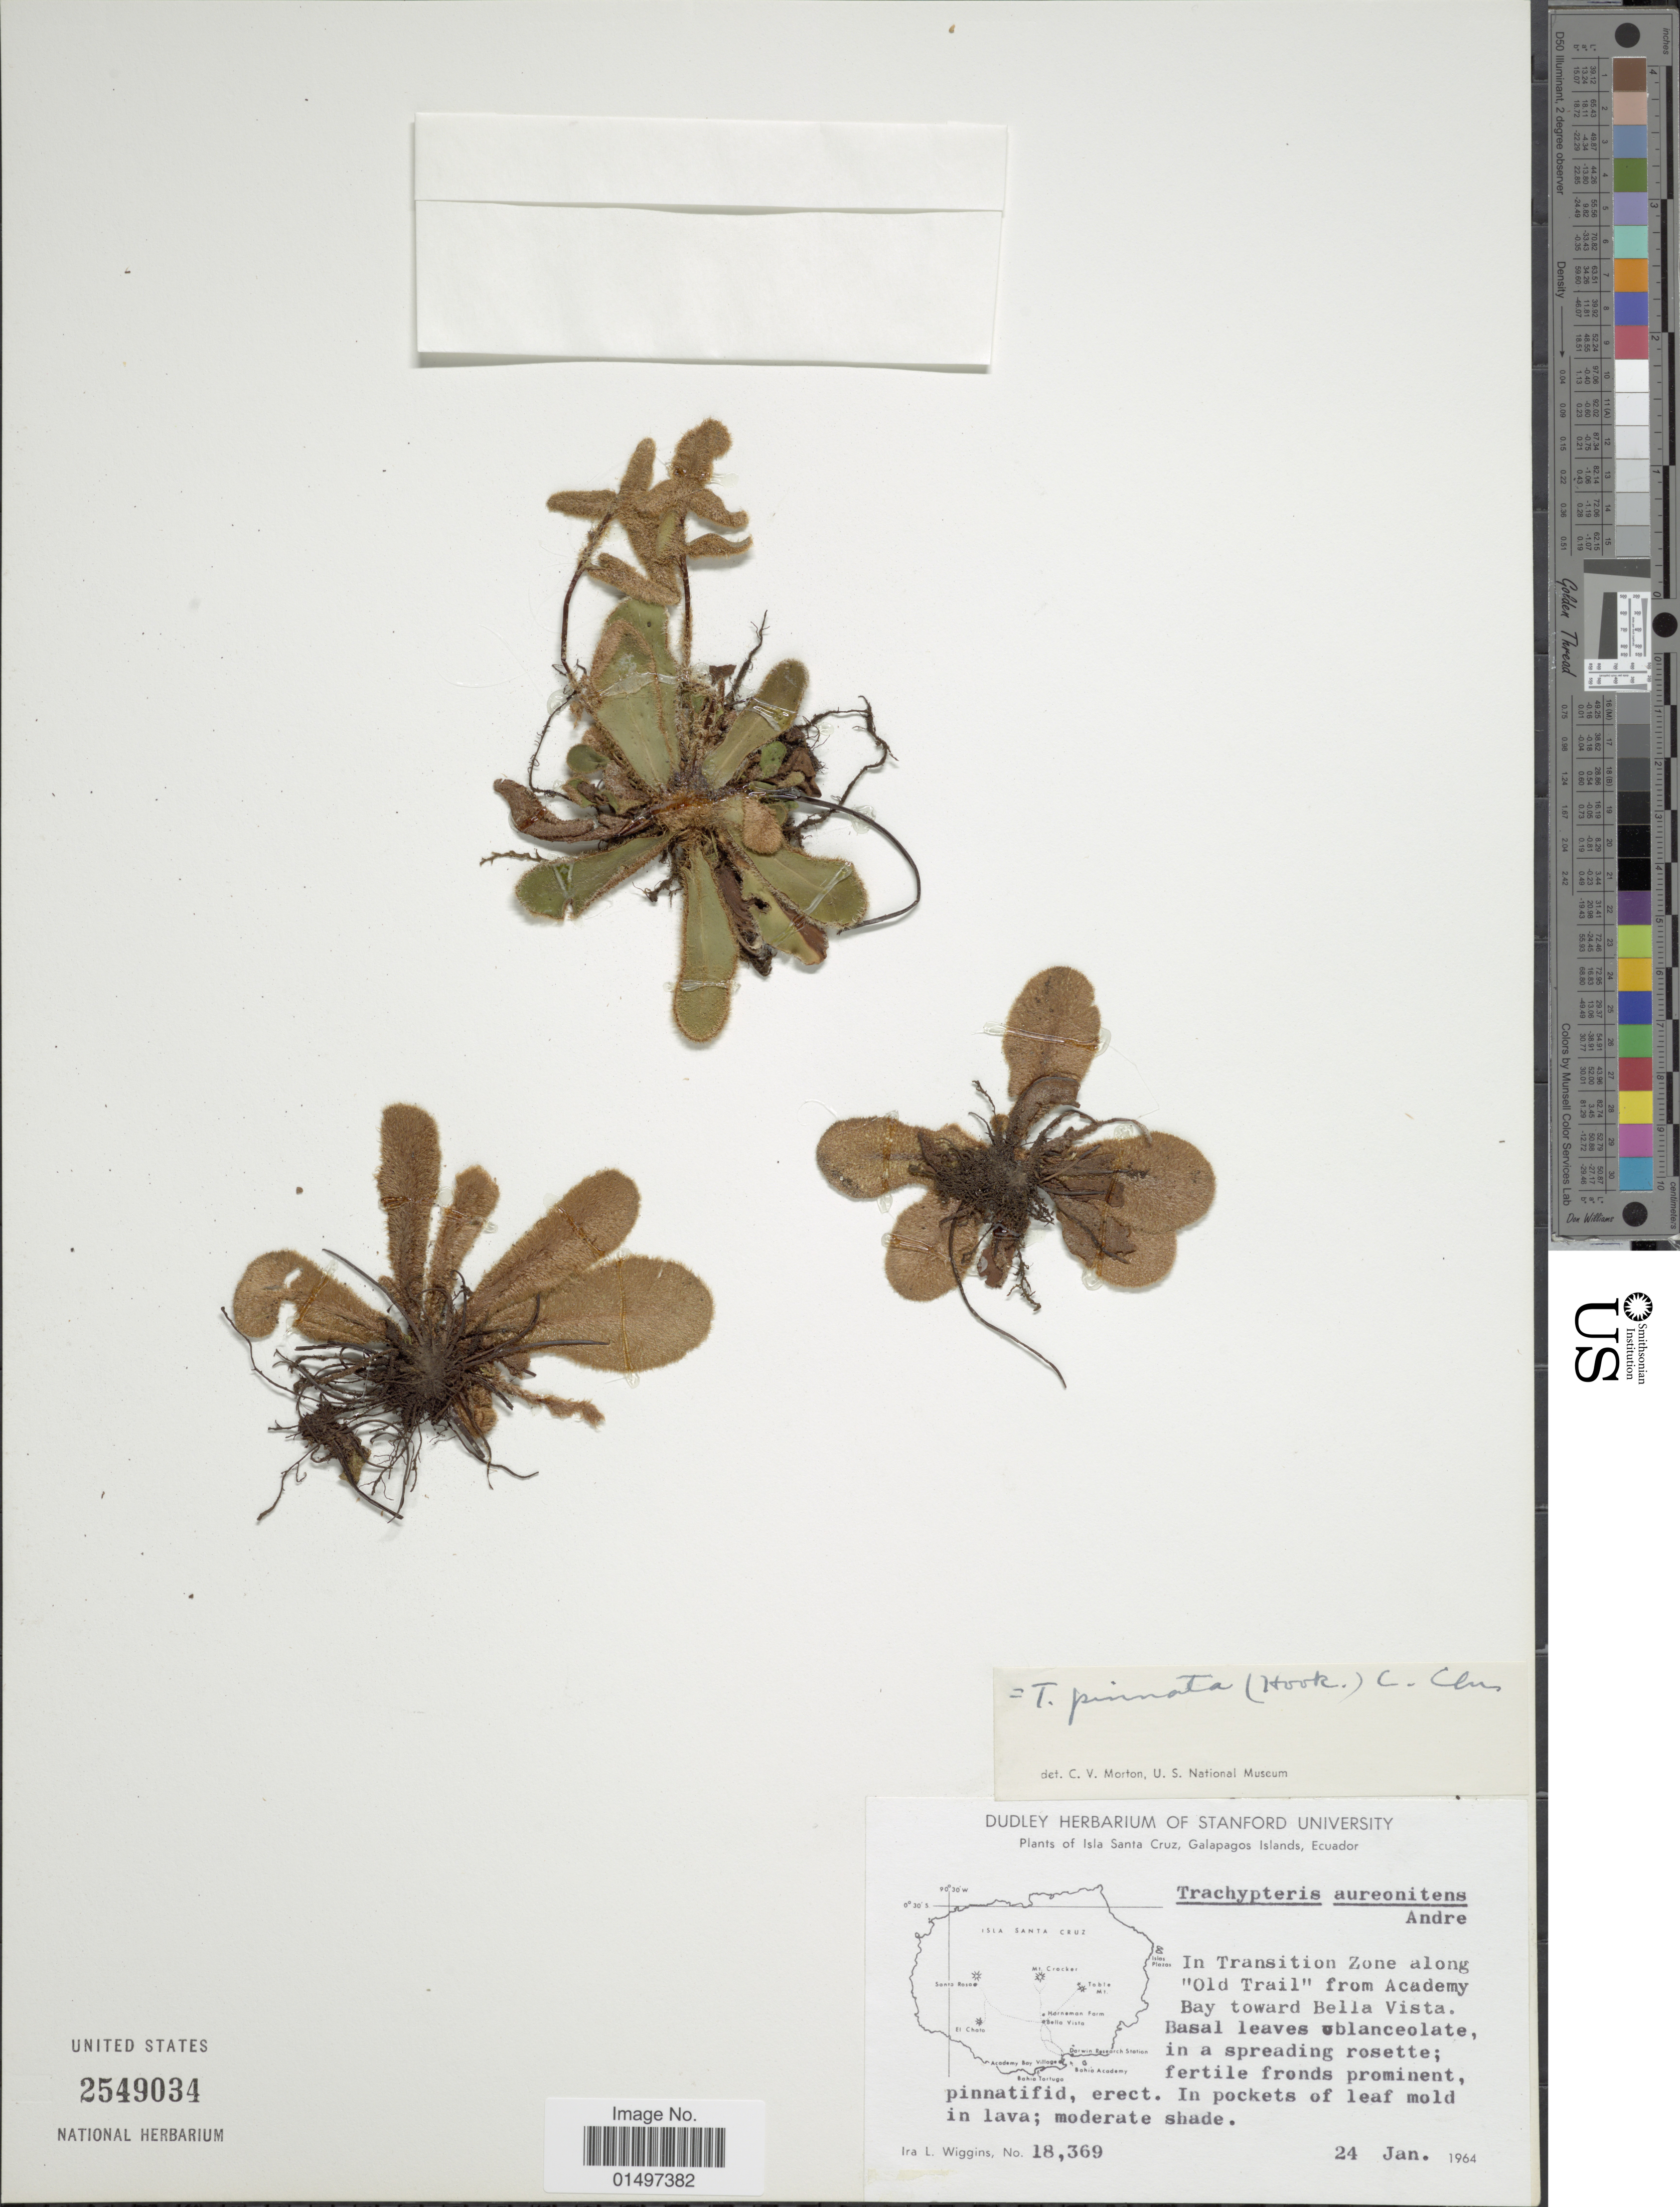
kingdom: Plantae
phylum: Tracheophyta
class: Polypodiopsida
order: Polypodiales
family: Pteridaceae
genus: Trachypteris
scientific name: Trachypteris pinnata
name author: (Hook. f.) C. Chr.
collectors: I. L. Wiggins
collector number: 18369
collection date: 1964-01-24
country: Ecuador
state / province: Colón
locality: Isla Santa Cruz, Galapagos Islands. In Transition Zone along 'Old Trail' from Academy Bay toward Bella Vista.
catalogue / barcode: US 2549034